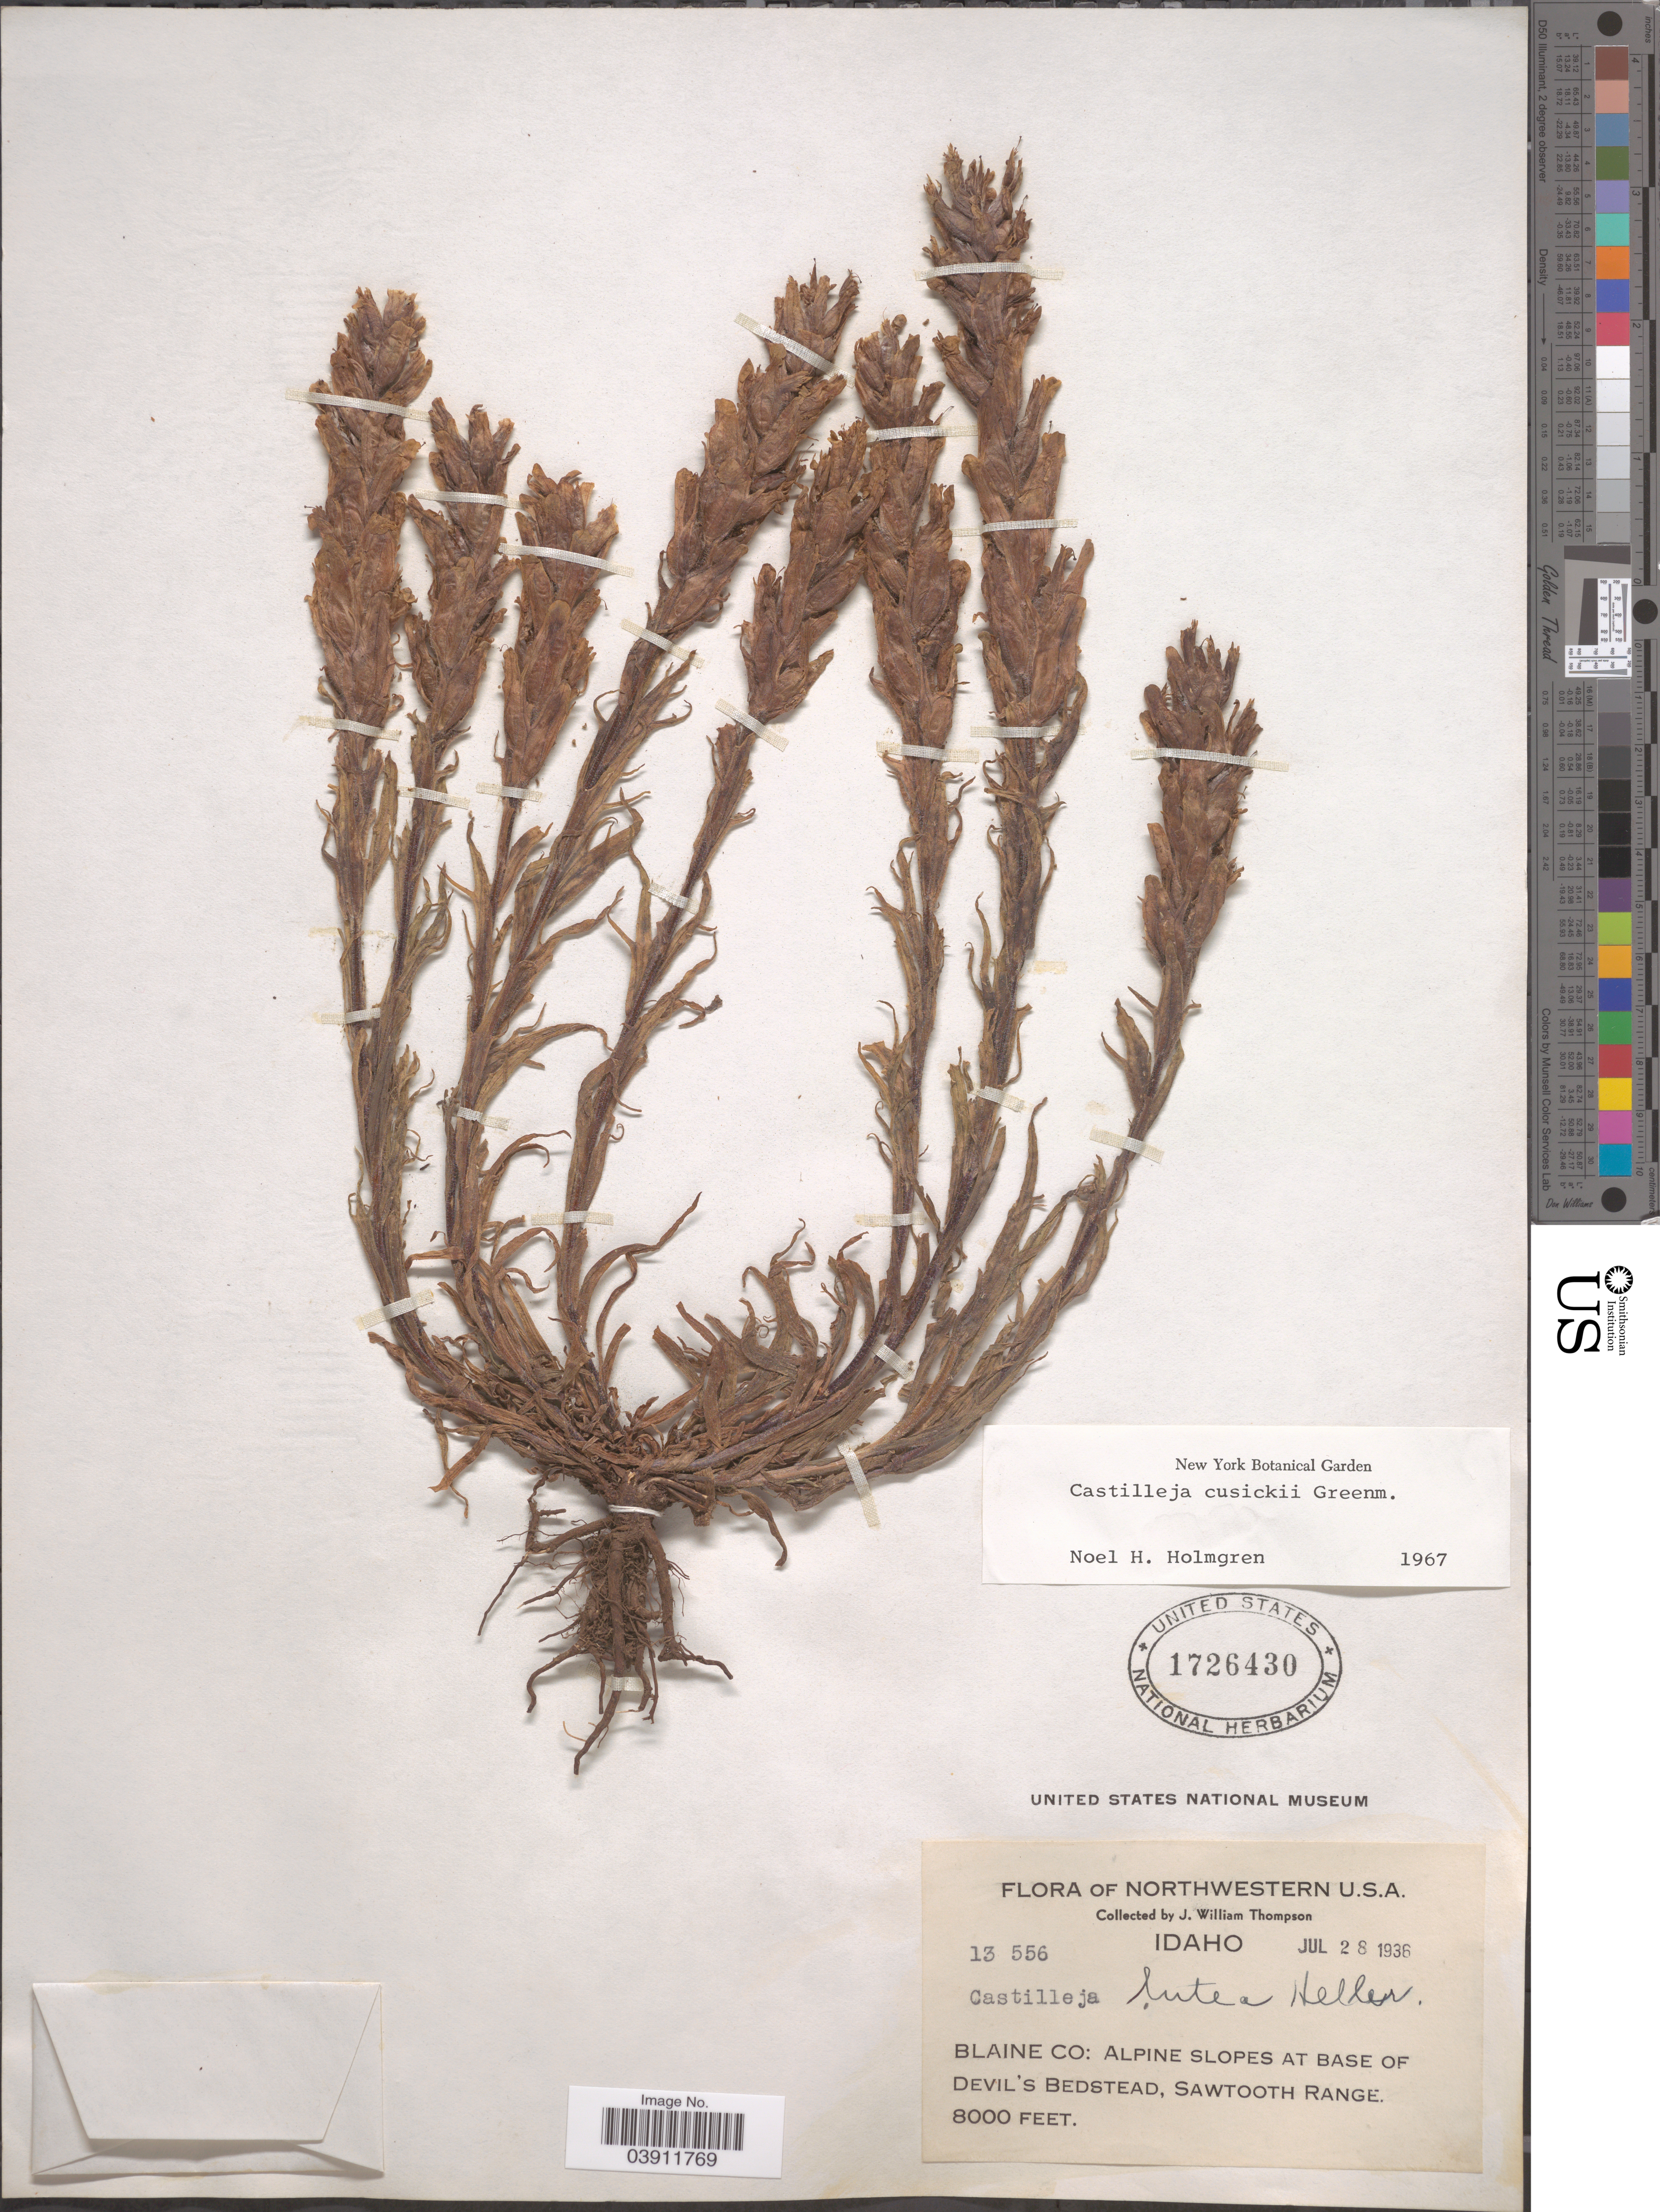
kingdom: Plantae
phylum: Tracheophyta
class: Magnoliopsida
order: Lamiales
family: Orobanchaceae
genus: Castilleja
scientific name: Castilleja cusickii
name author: Greenm.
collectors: J. W. Thompson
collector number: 13556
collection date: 1936-07-28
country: United States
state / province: Idaho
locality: Blaine Co: Alpine slopes at base of Devil's Bedstead, Sawtooth Range.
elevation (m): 2438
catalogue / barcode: US 1726430